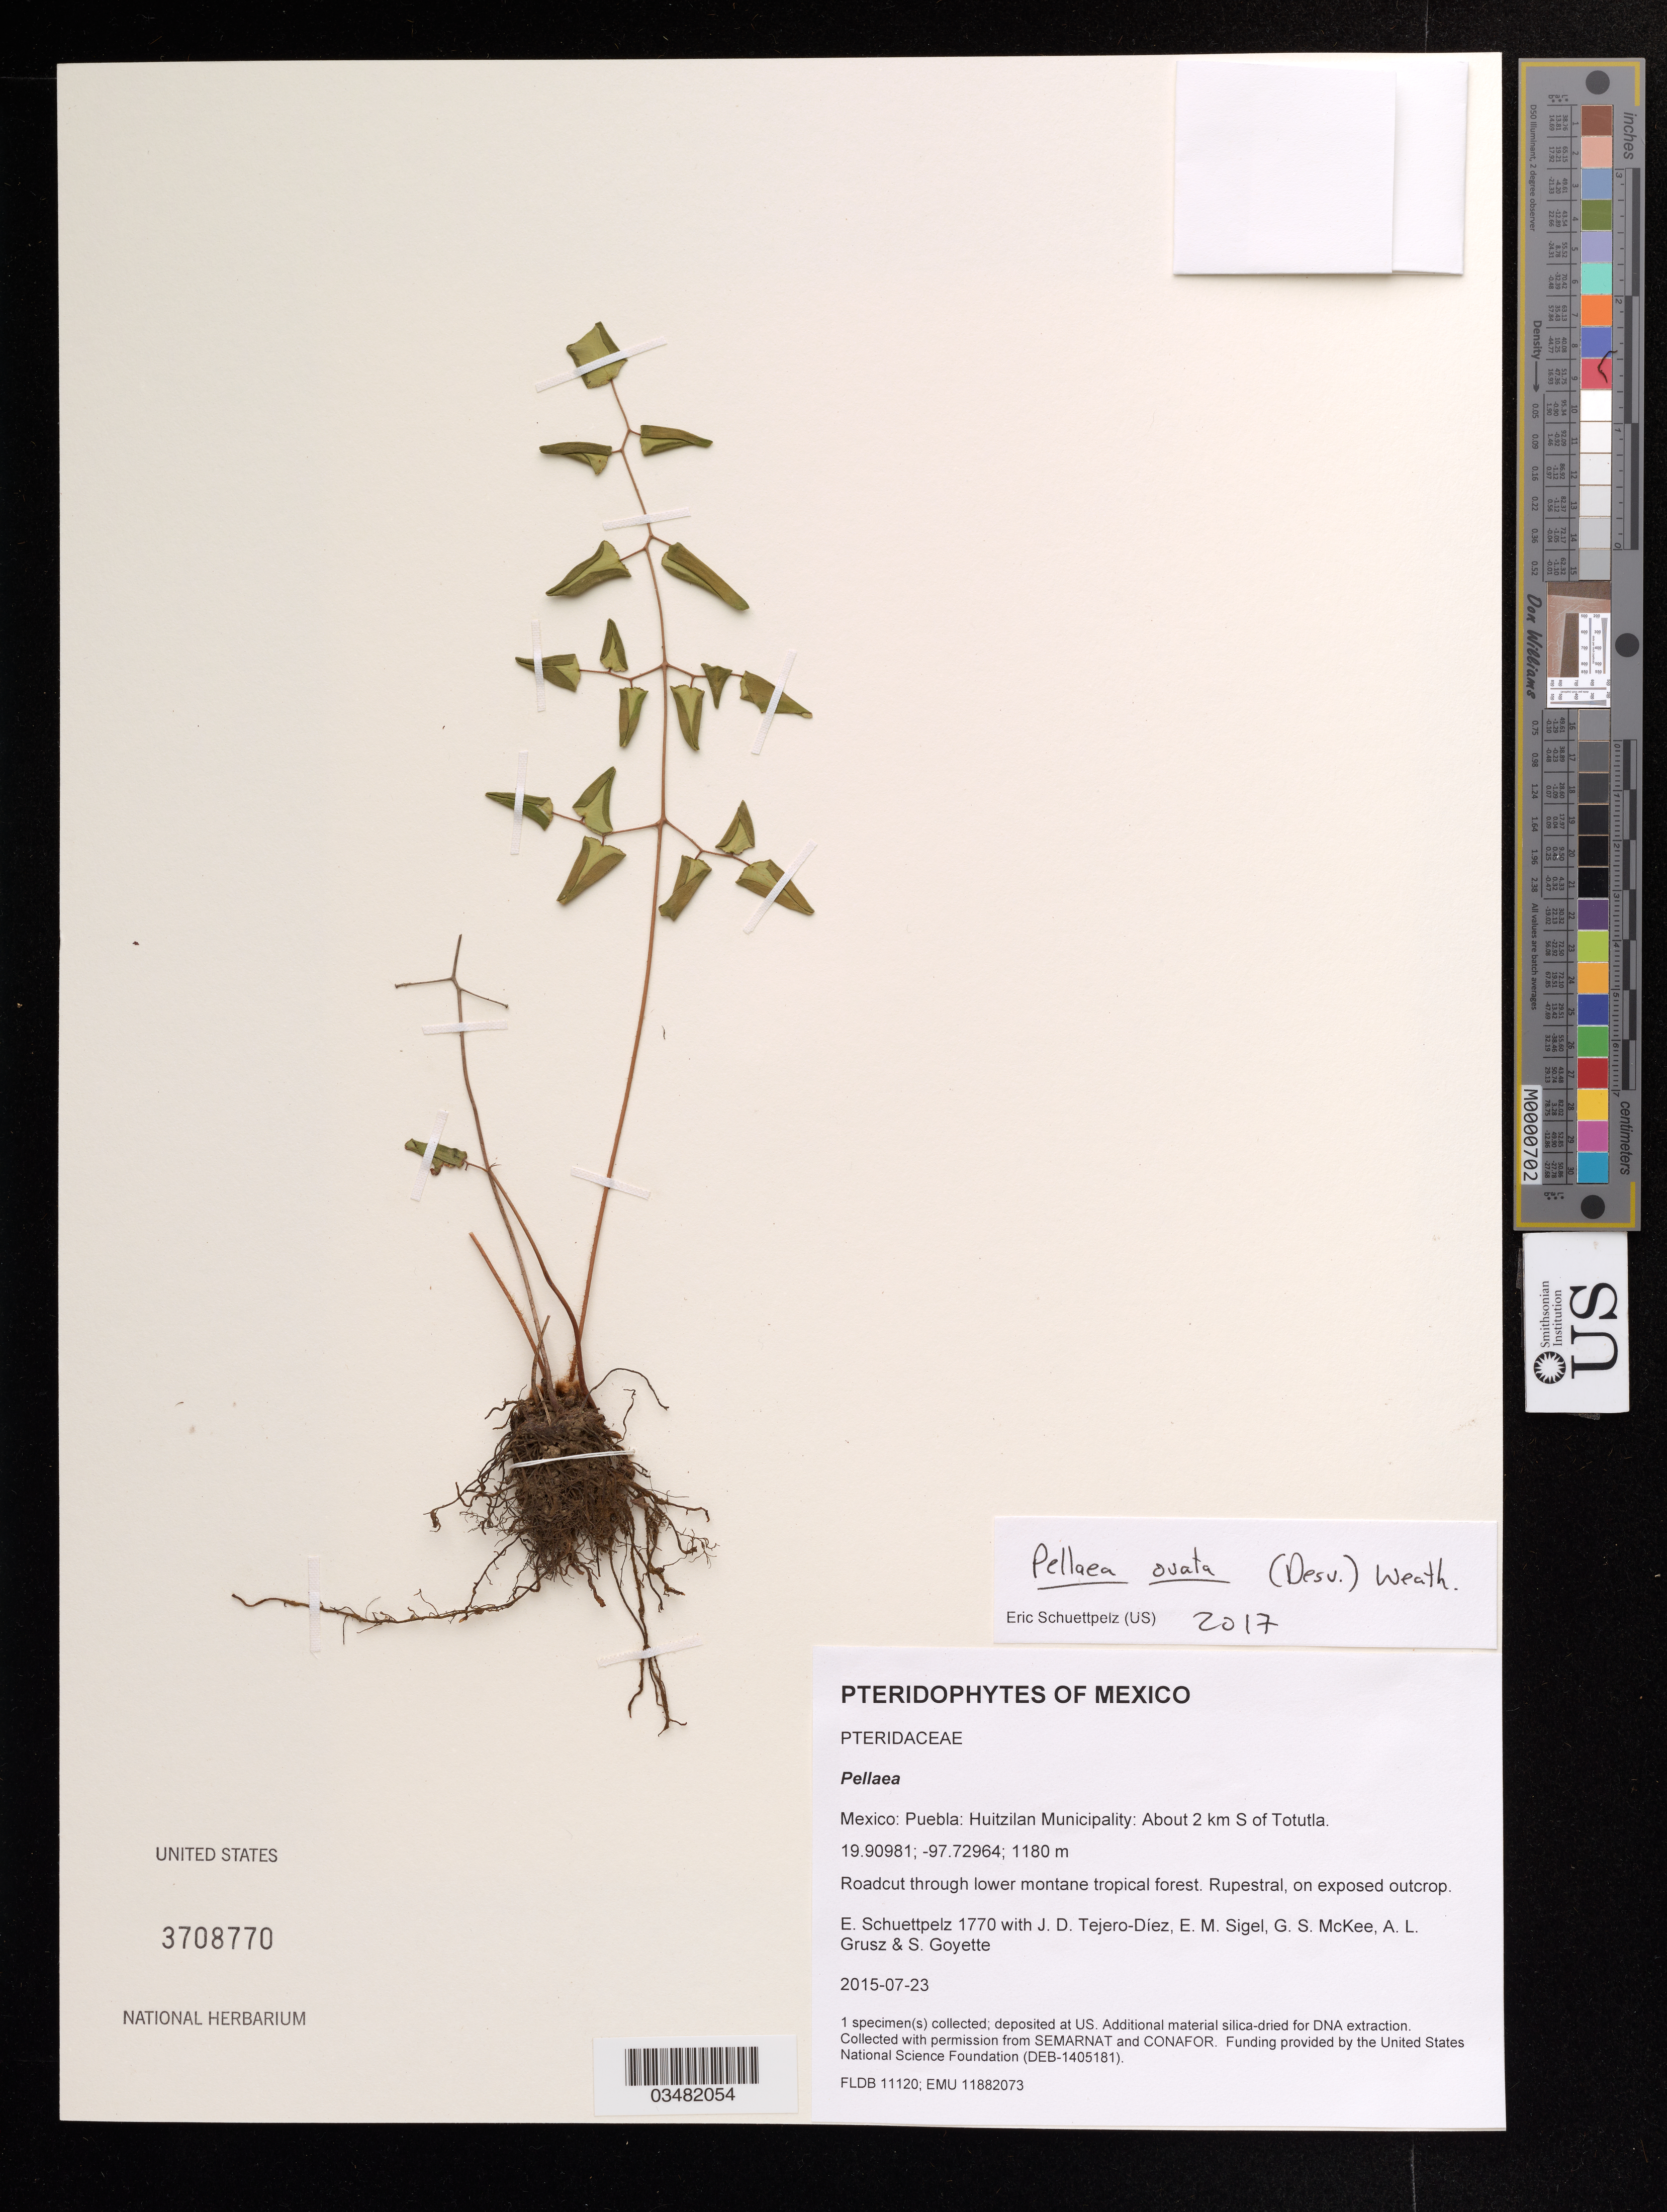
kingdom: Plantae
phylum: Tracheophyta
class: Polypodiopsida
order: Polypodiales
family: Pteridaceae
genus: Pellaea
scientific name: Pellaea ovata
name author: (Desv.) Weath.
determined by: Schuettpelz, E., (US), Smithsonian Institution - National Museum of Natural History (UNITED STATES)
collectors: E. Schuettpelz, D. Tejero-Díez, E. M. Sigel, G. S. McKee & A. Grusz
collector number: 1770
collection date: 2015-07-23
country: Mexico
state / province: Puebla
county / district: Huitzilan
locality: About 2 km S of Totutla.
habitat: Roadcut through lower montane tropical forest.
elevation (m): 1180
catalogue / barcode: US 3708770